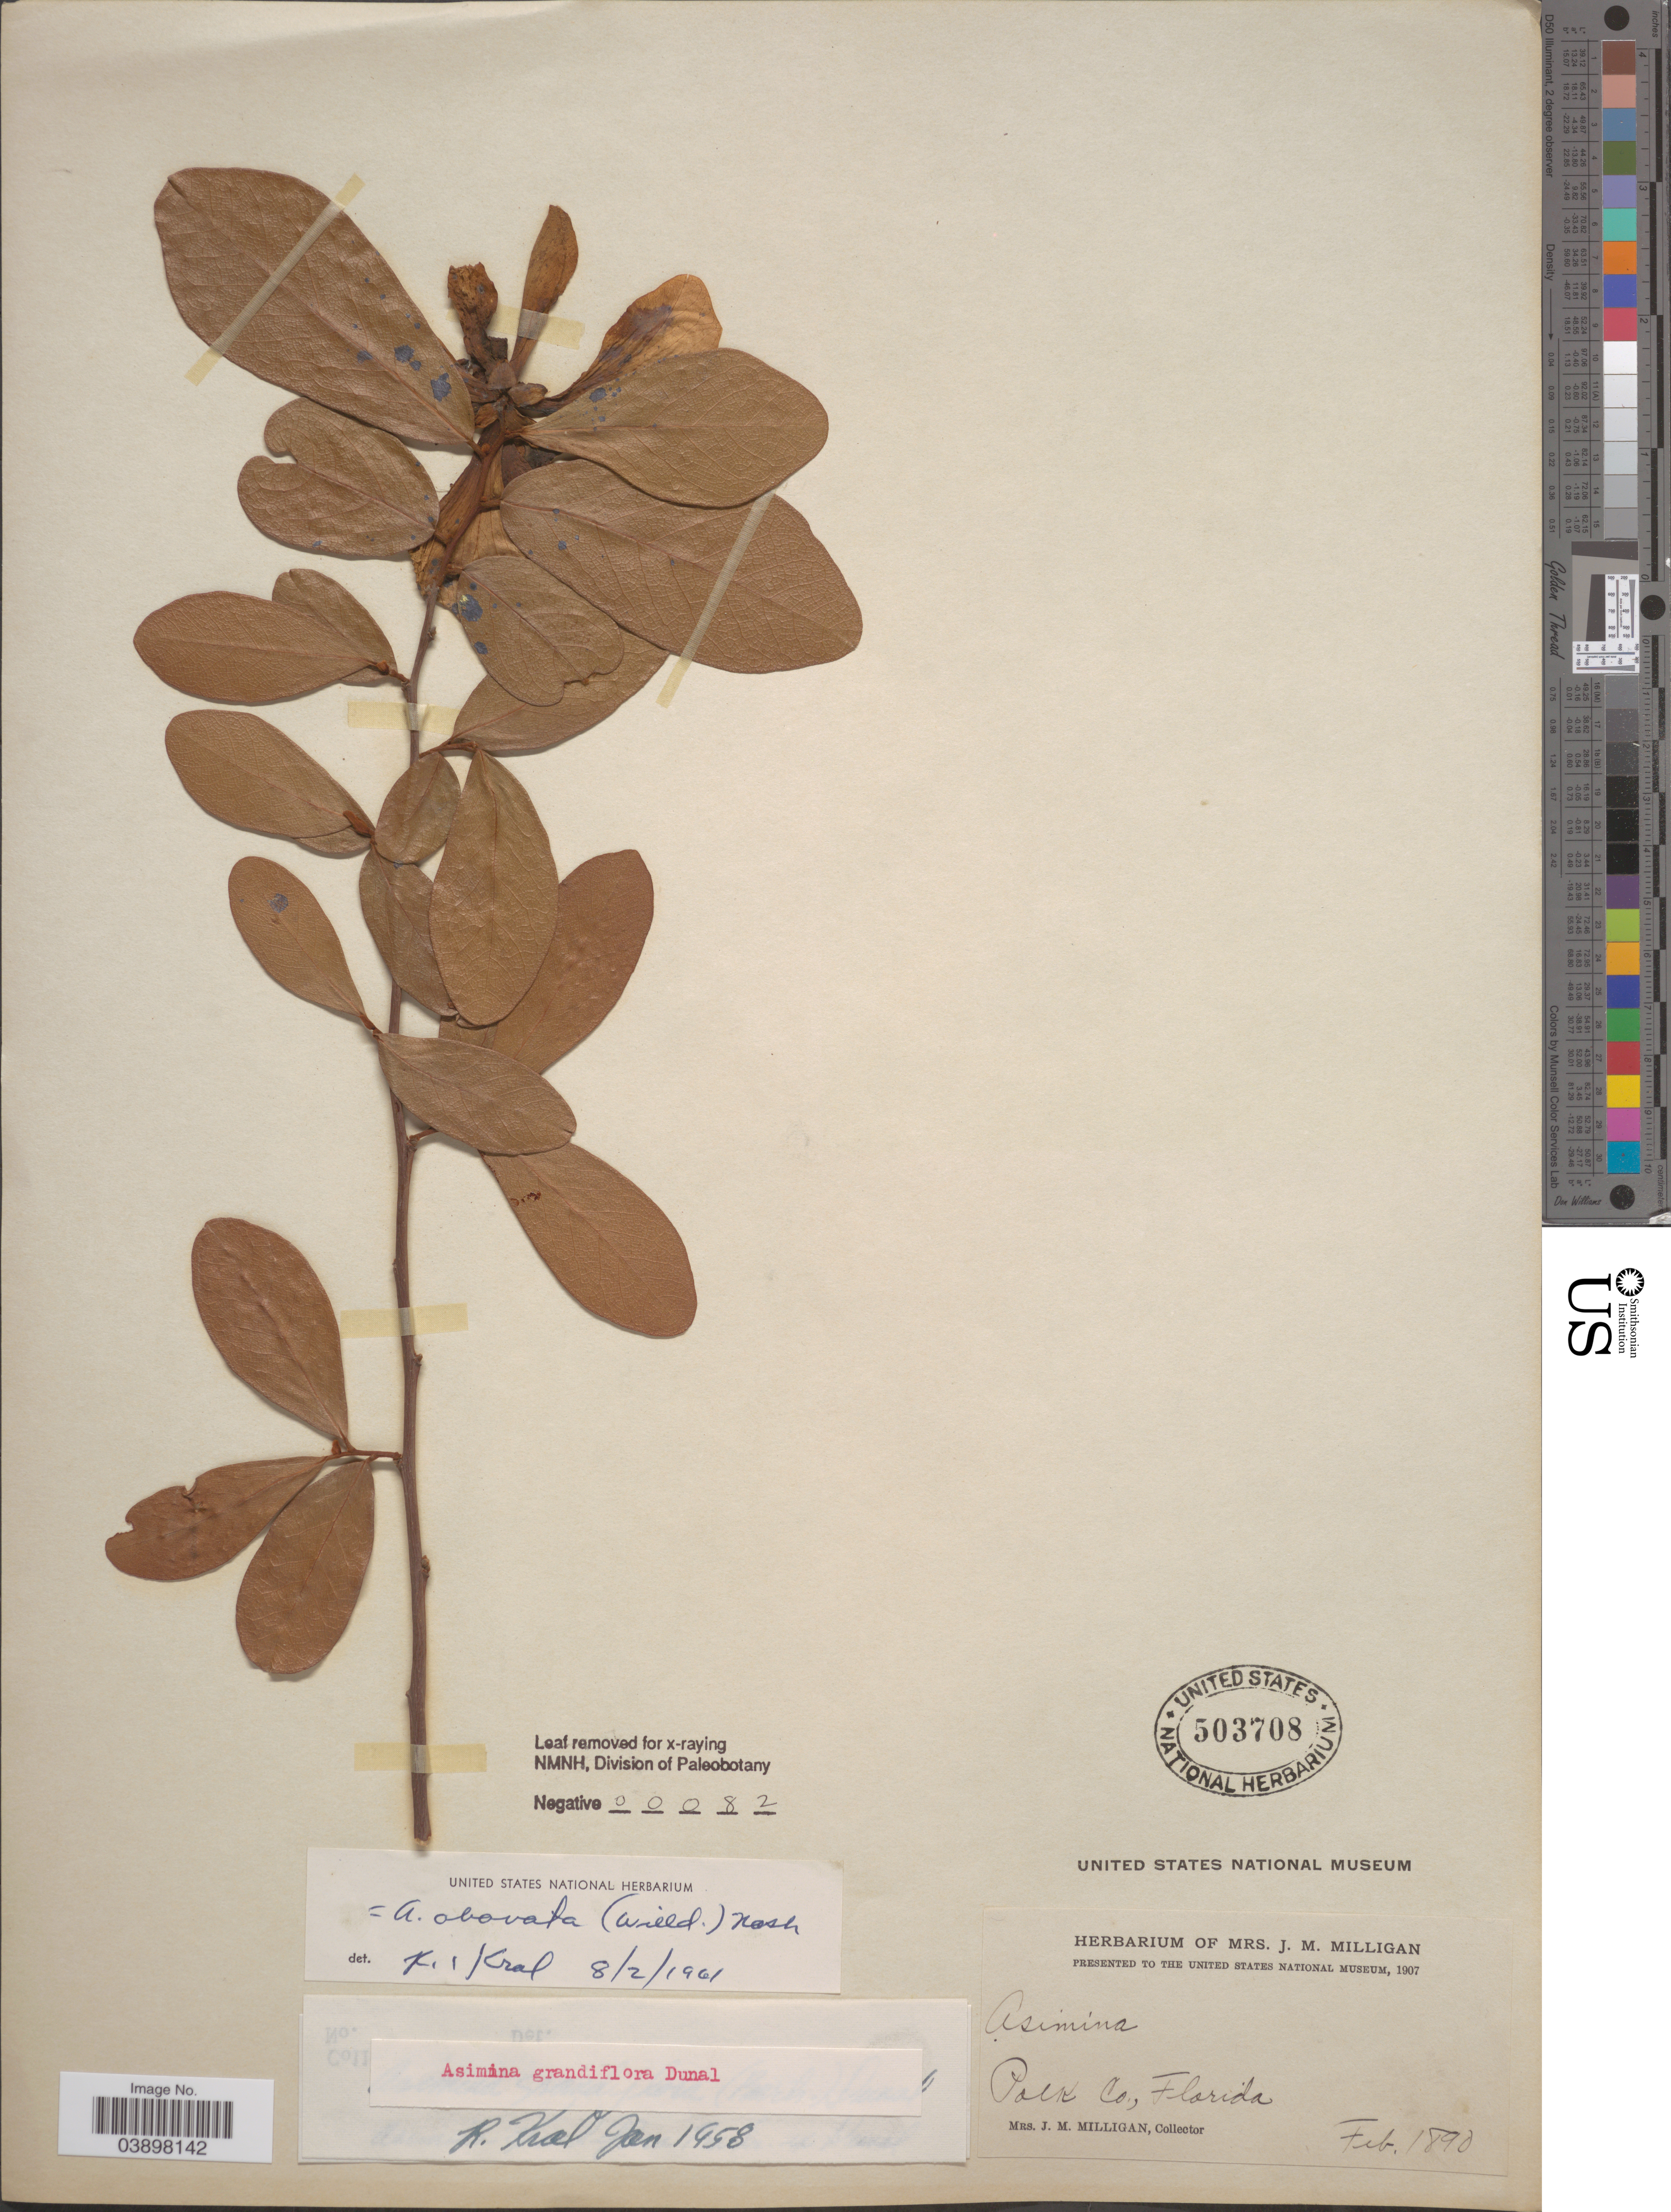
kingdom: Plantae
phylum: Tracheophyta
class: Magnoliopsida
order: Magnoliales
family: Annonaceae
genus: Asimina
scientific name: Asimina obovata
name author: (Willd.) Nash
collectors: J. Milligan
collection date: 1890-02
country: United States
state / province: Florida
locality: Polk Co.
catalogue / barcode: US 503708